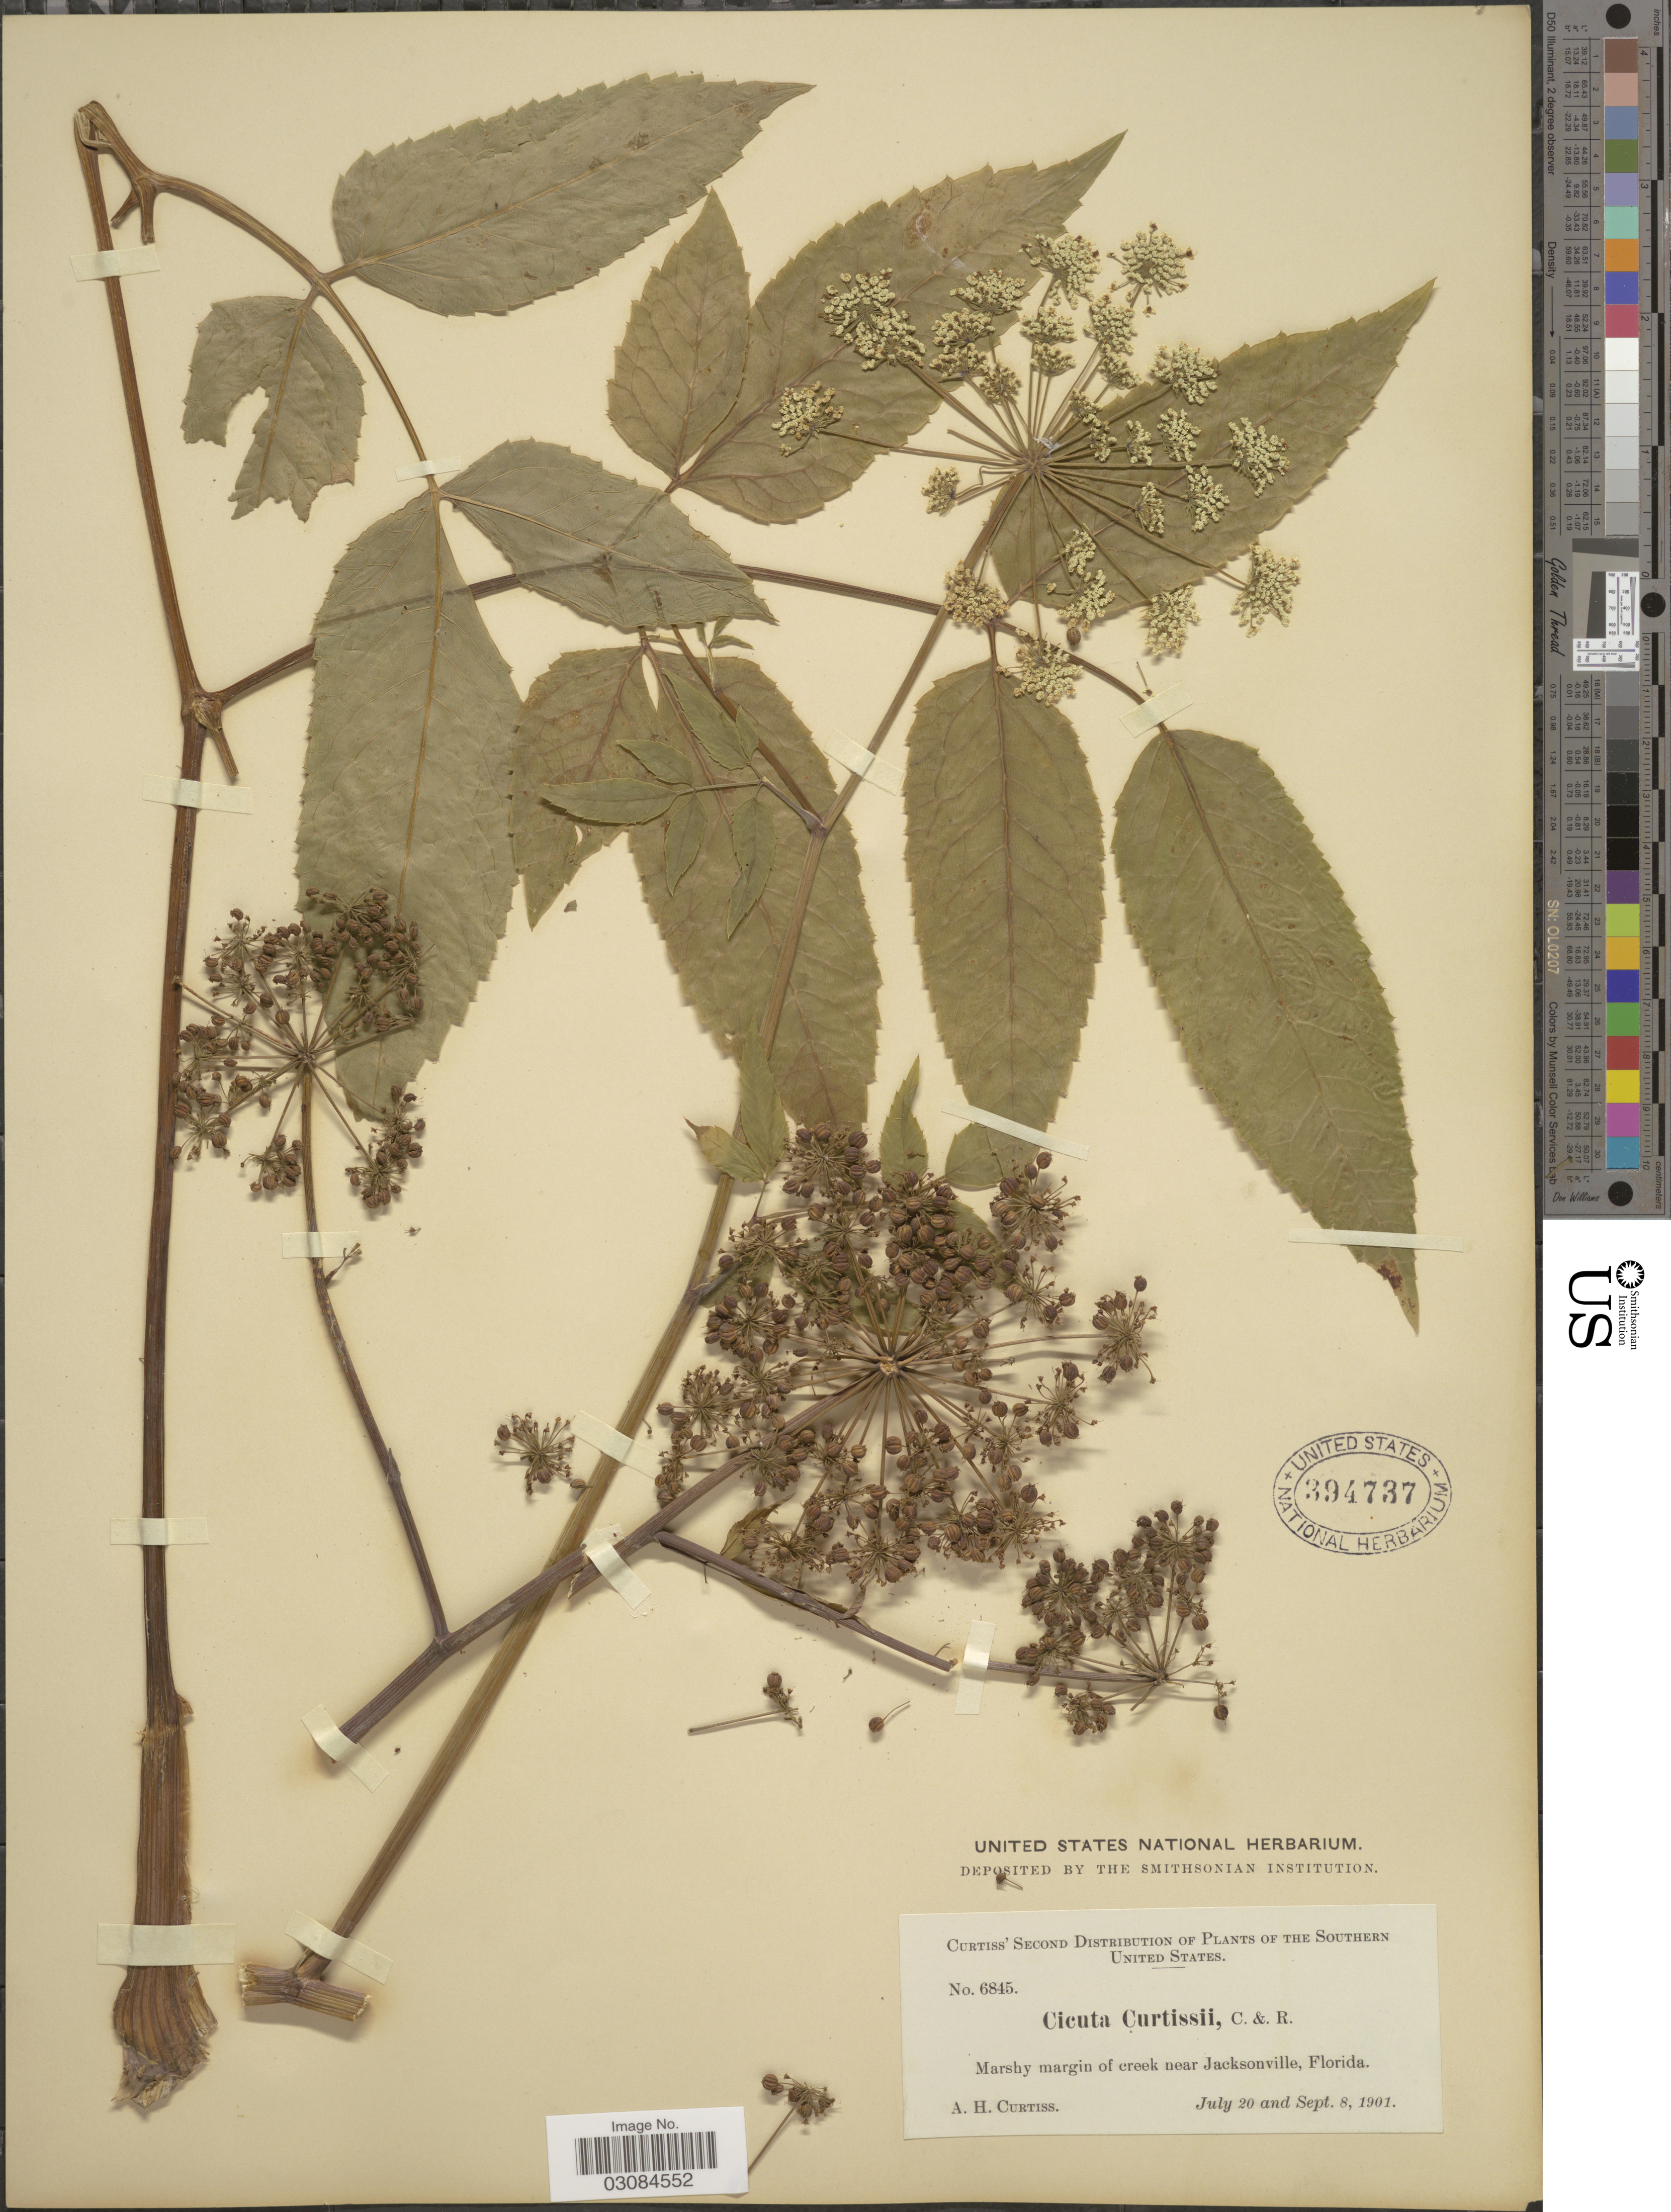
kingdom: Plantae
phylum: Tracheophyta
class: Magnoliopsida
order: Apiales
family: Apiaceae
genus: Cicuta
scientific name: Cicuta mexicana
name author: J.M. Coult. & Rose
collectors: A. H. Curtiss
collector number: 6845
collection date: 1901-07-20/1901-09-08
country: United States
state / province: Florida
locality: Southern United States. Marshy margin of creek near Jacksonville.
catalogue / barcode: US 394737